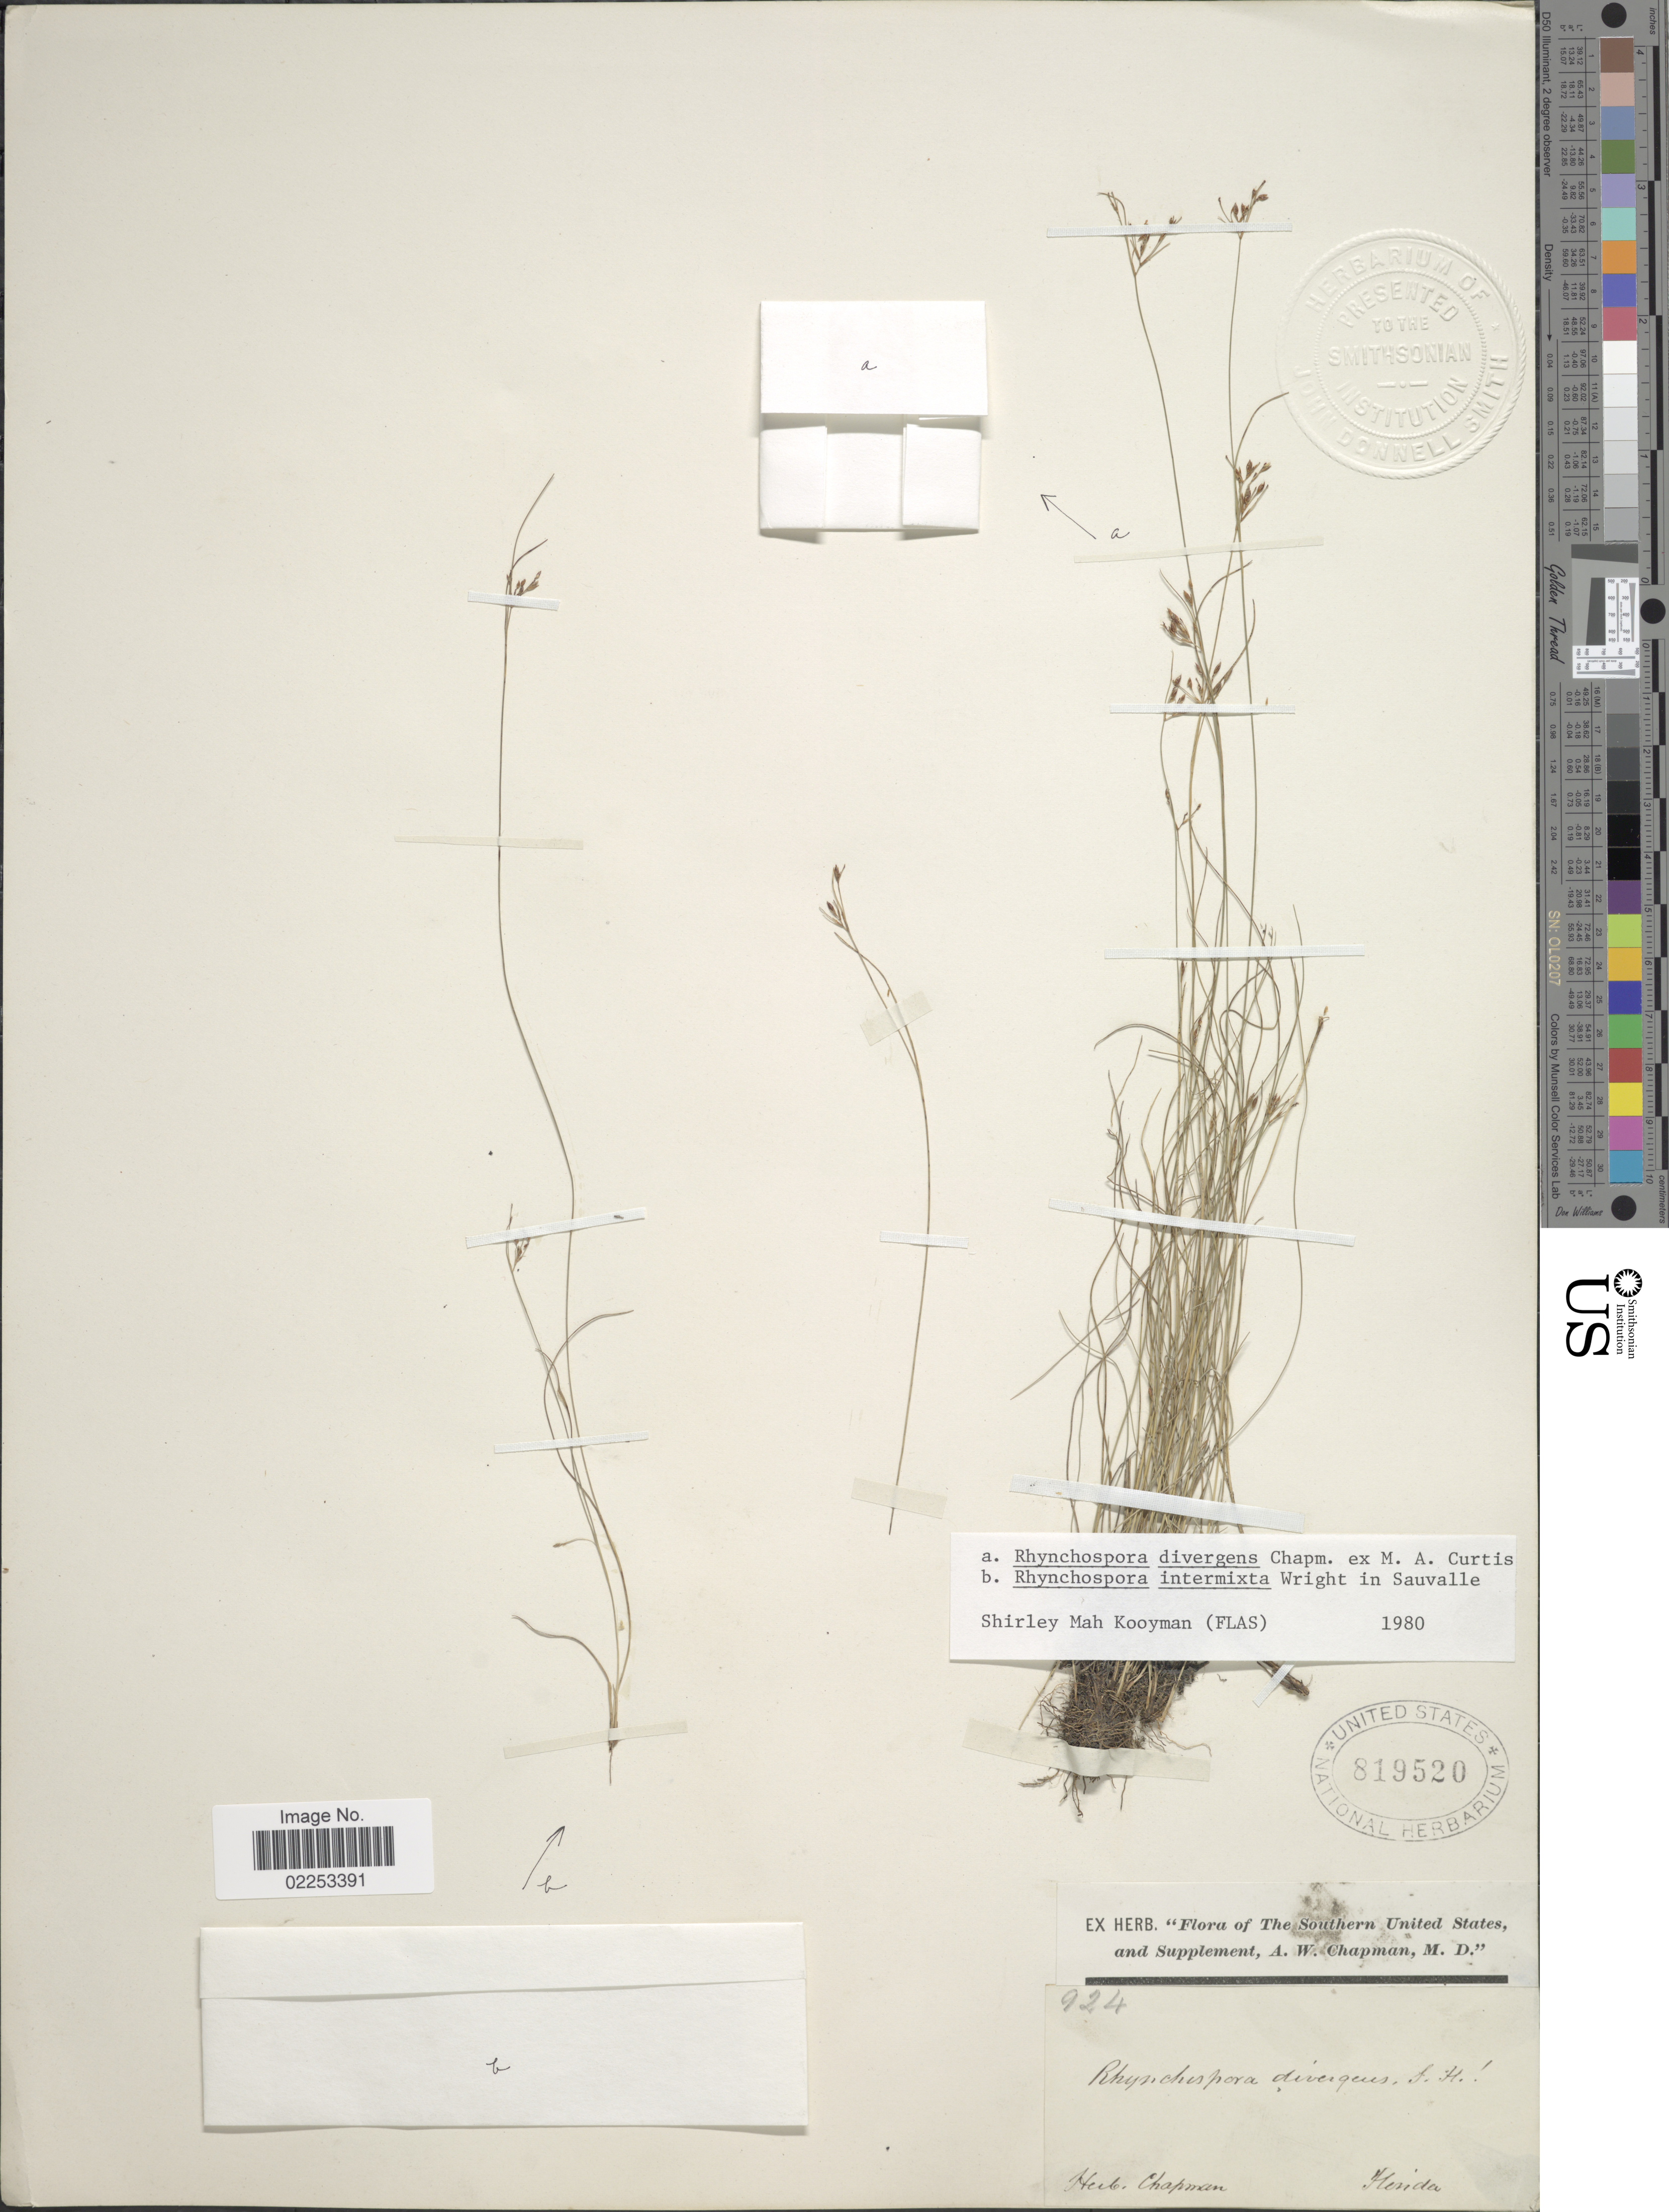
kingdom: Plantae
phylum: Tracheophyta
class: Liliopsida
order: Poales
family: Cyperaceae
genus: Rhynchospora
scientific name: Rhynchospora divergens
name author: Chapm. ex M.A. Curtis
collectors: ex herb. Chapman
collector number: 924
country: United States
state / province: Florida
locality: The Southern United States, and Supplement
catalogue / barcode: US 819520